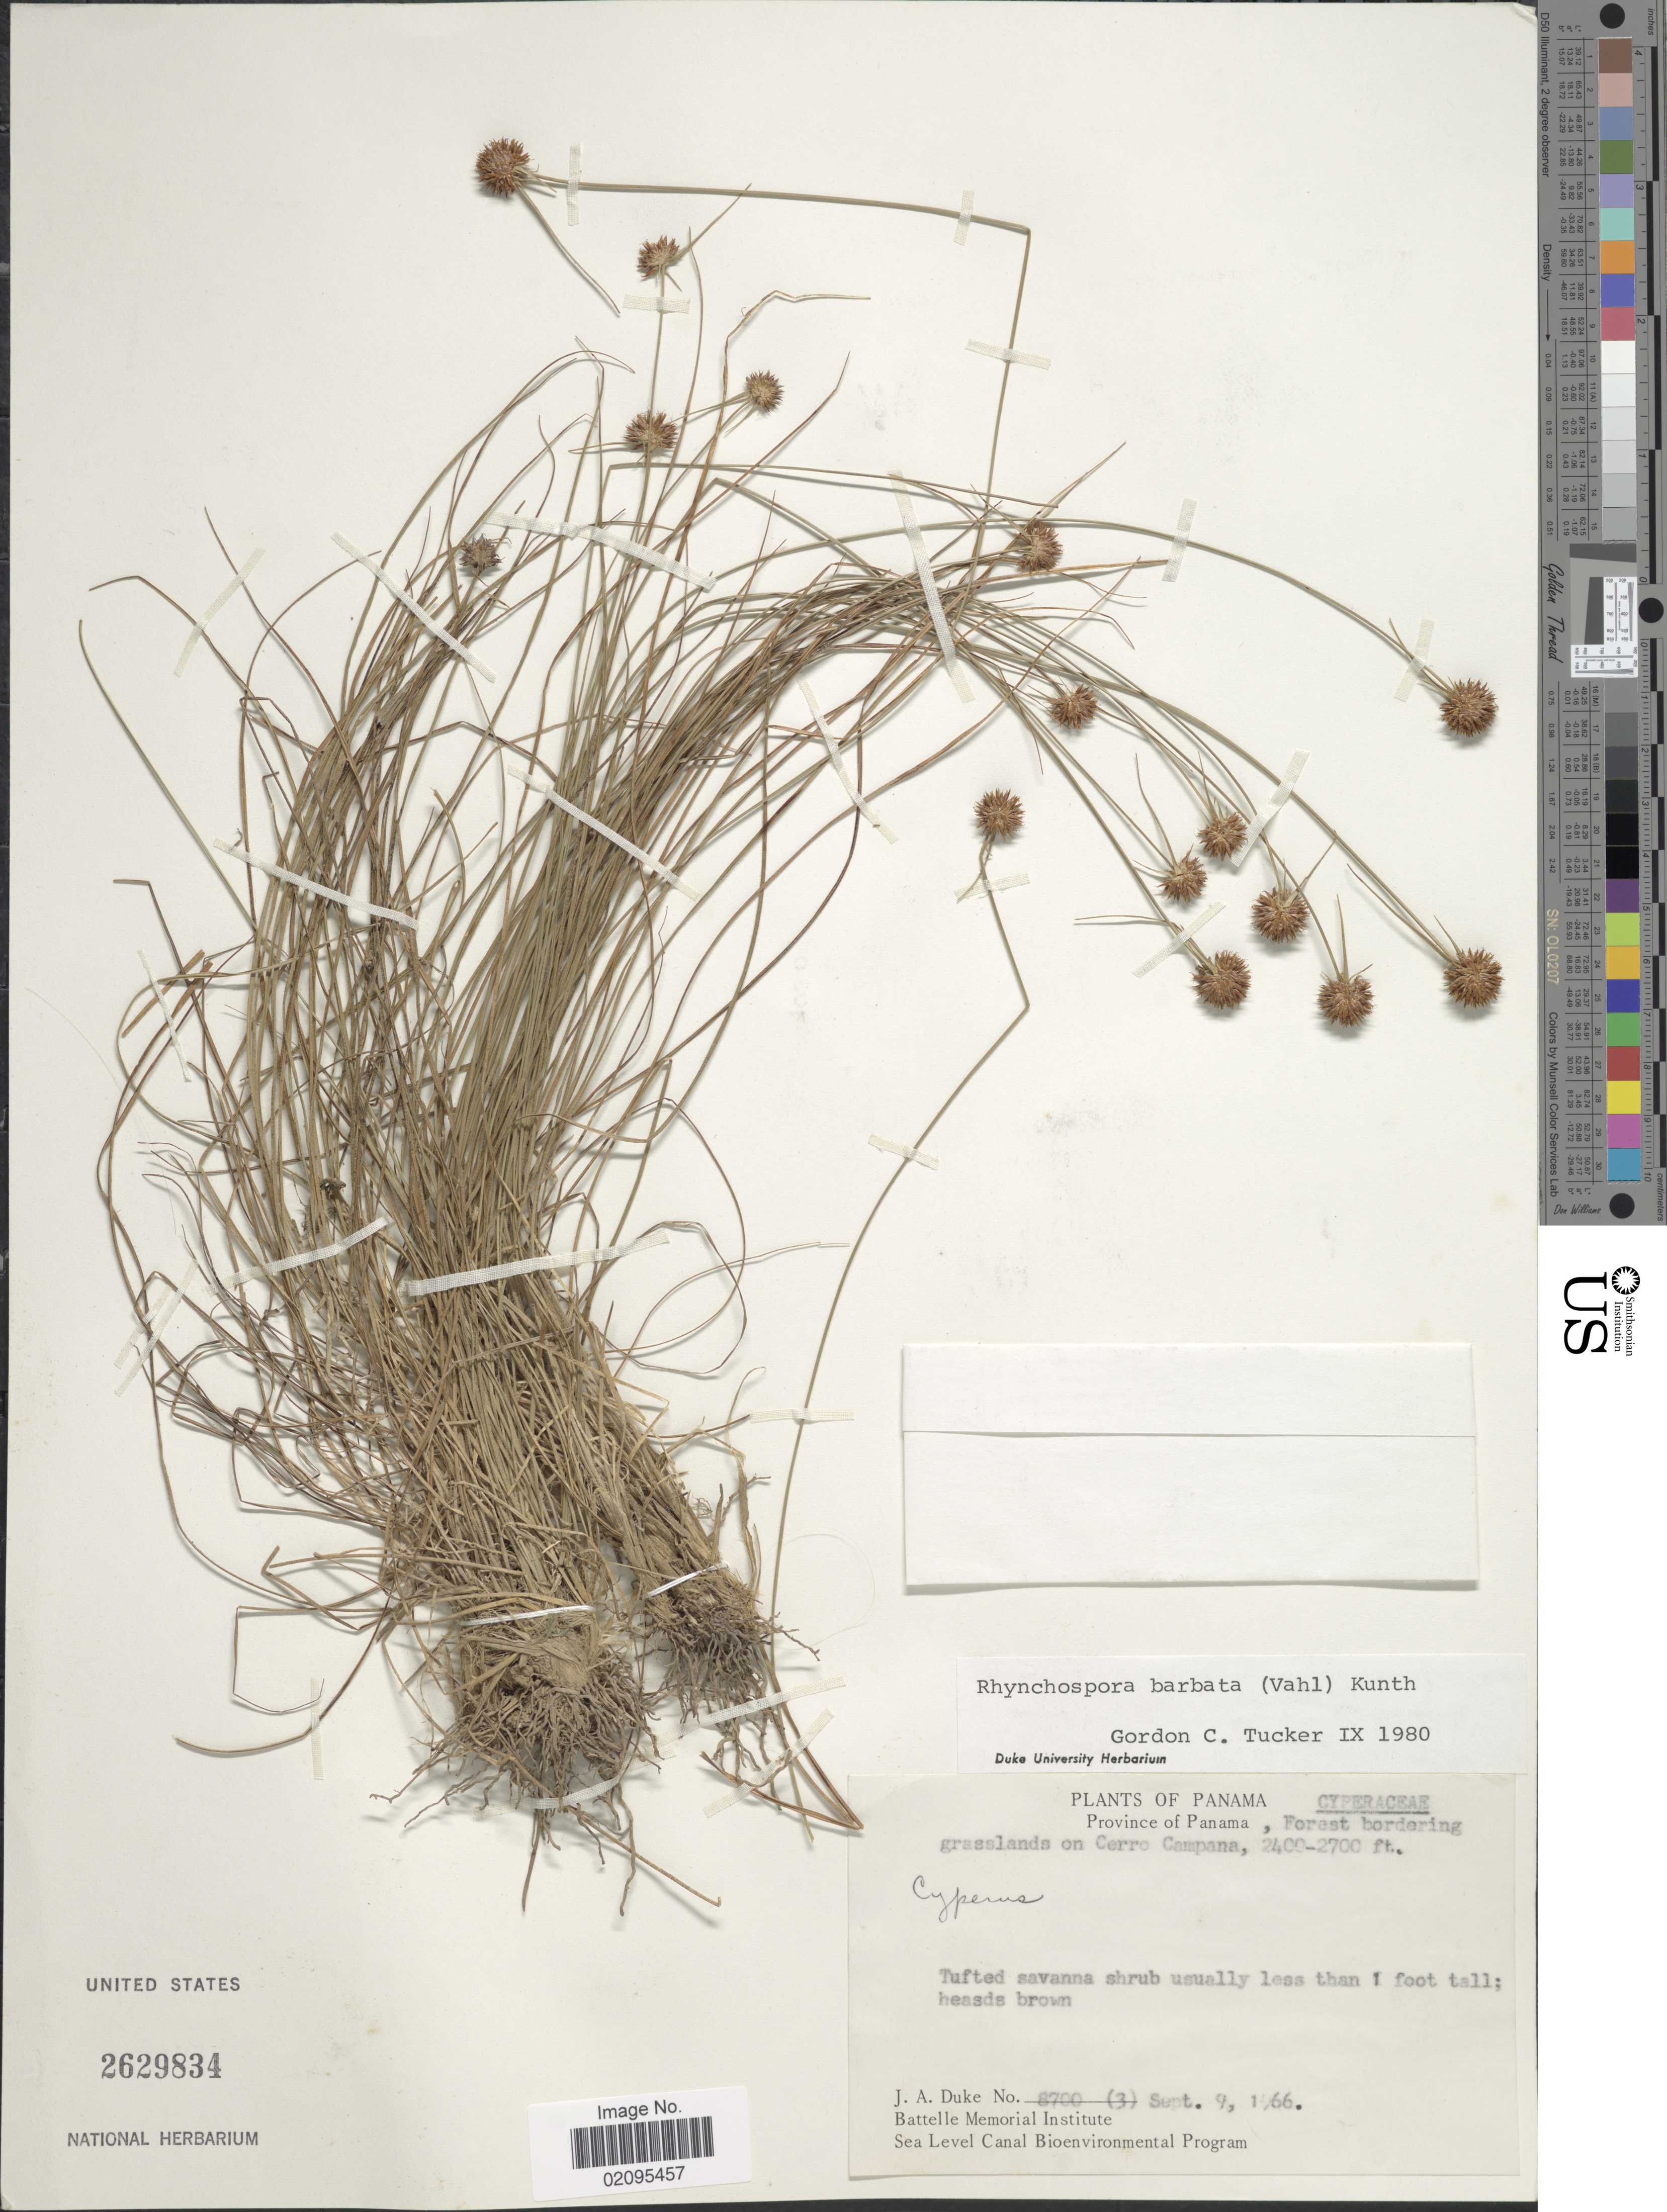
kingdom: Plantae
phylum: Tracheophyta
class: Liliopsida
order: Poales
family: Cyperaceae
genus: Rhynchospora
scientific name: Rhynchospora barbata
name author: (Vahl) Kunth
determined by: Alves, K.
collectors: J. A. Duke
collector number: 8700 (3)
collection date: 1966-09-09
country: Panama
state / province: Panamá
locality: Forest bordering grasslands on Cerro Campana.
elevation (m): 732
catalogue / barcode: US 2629834